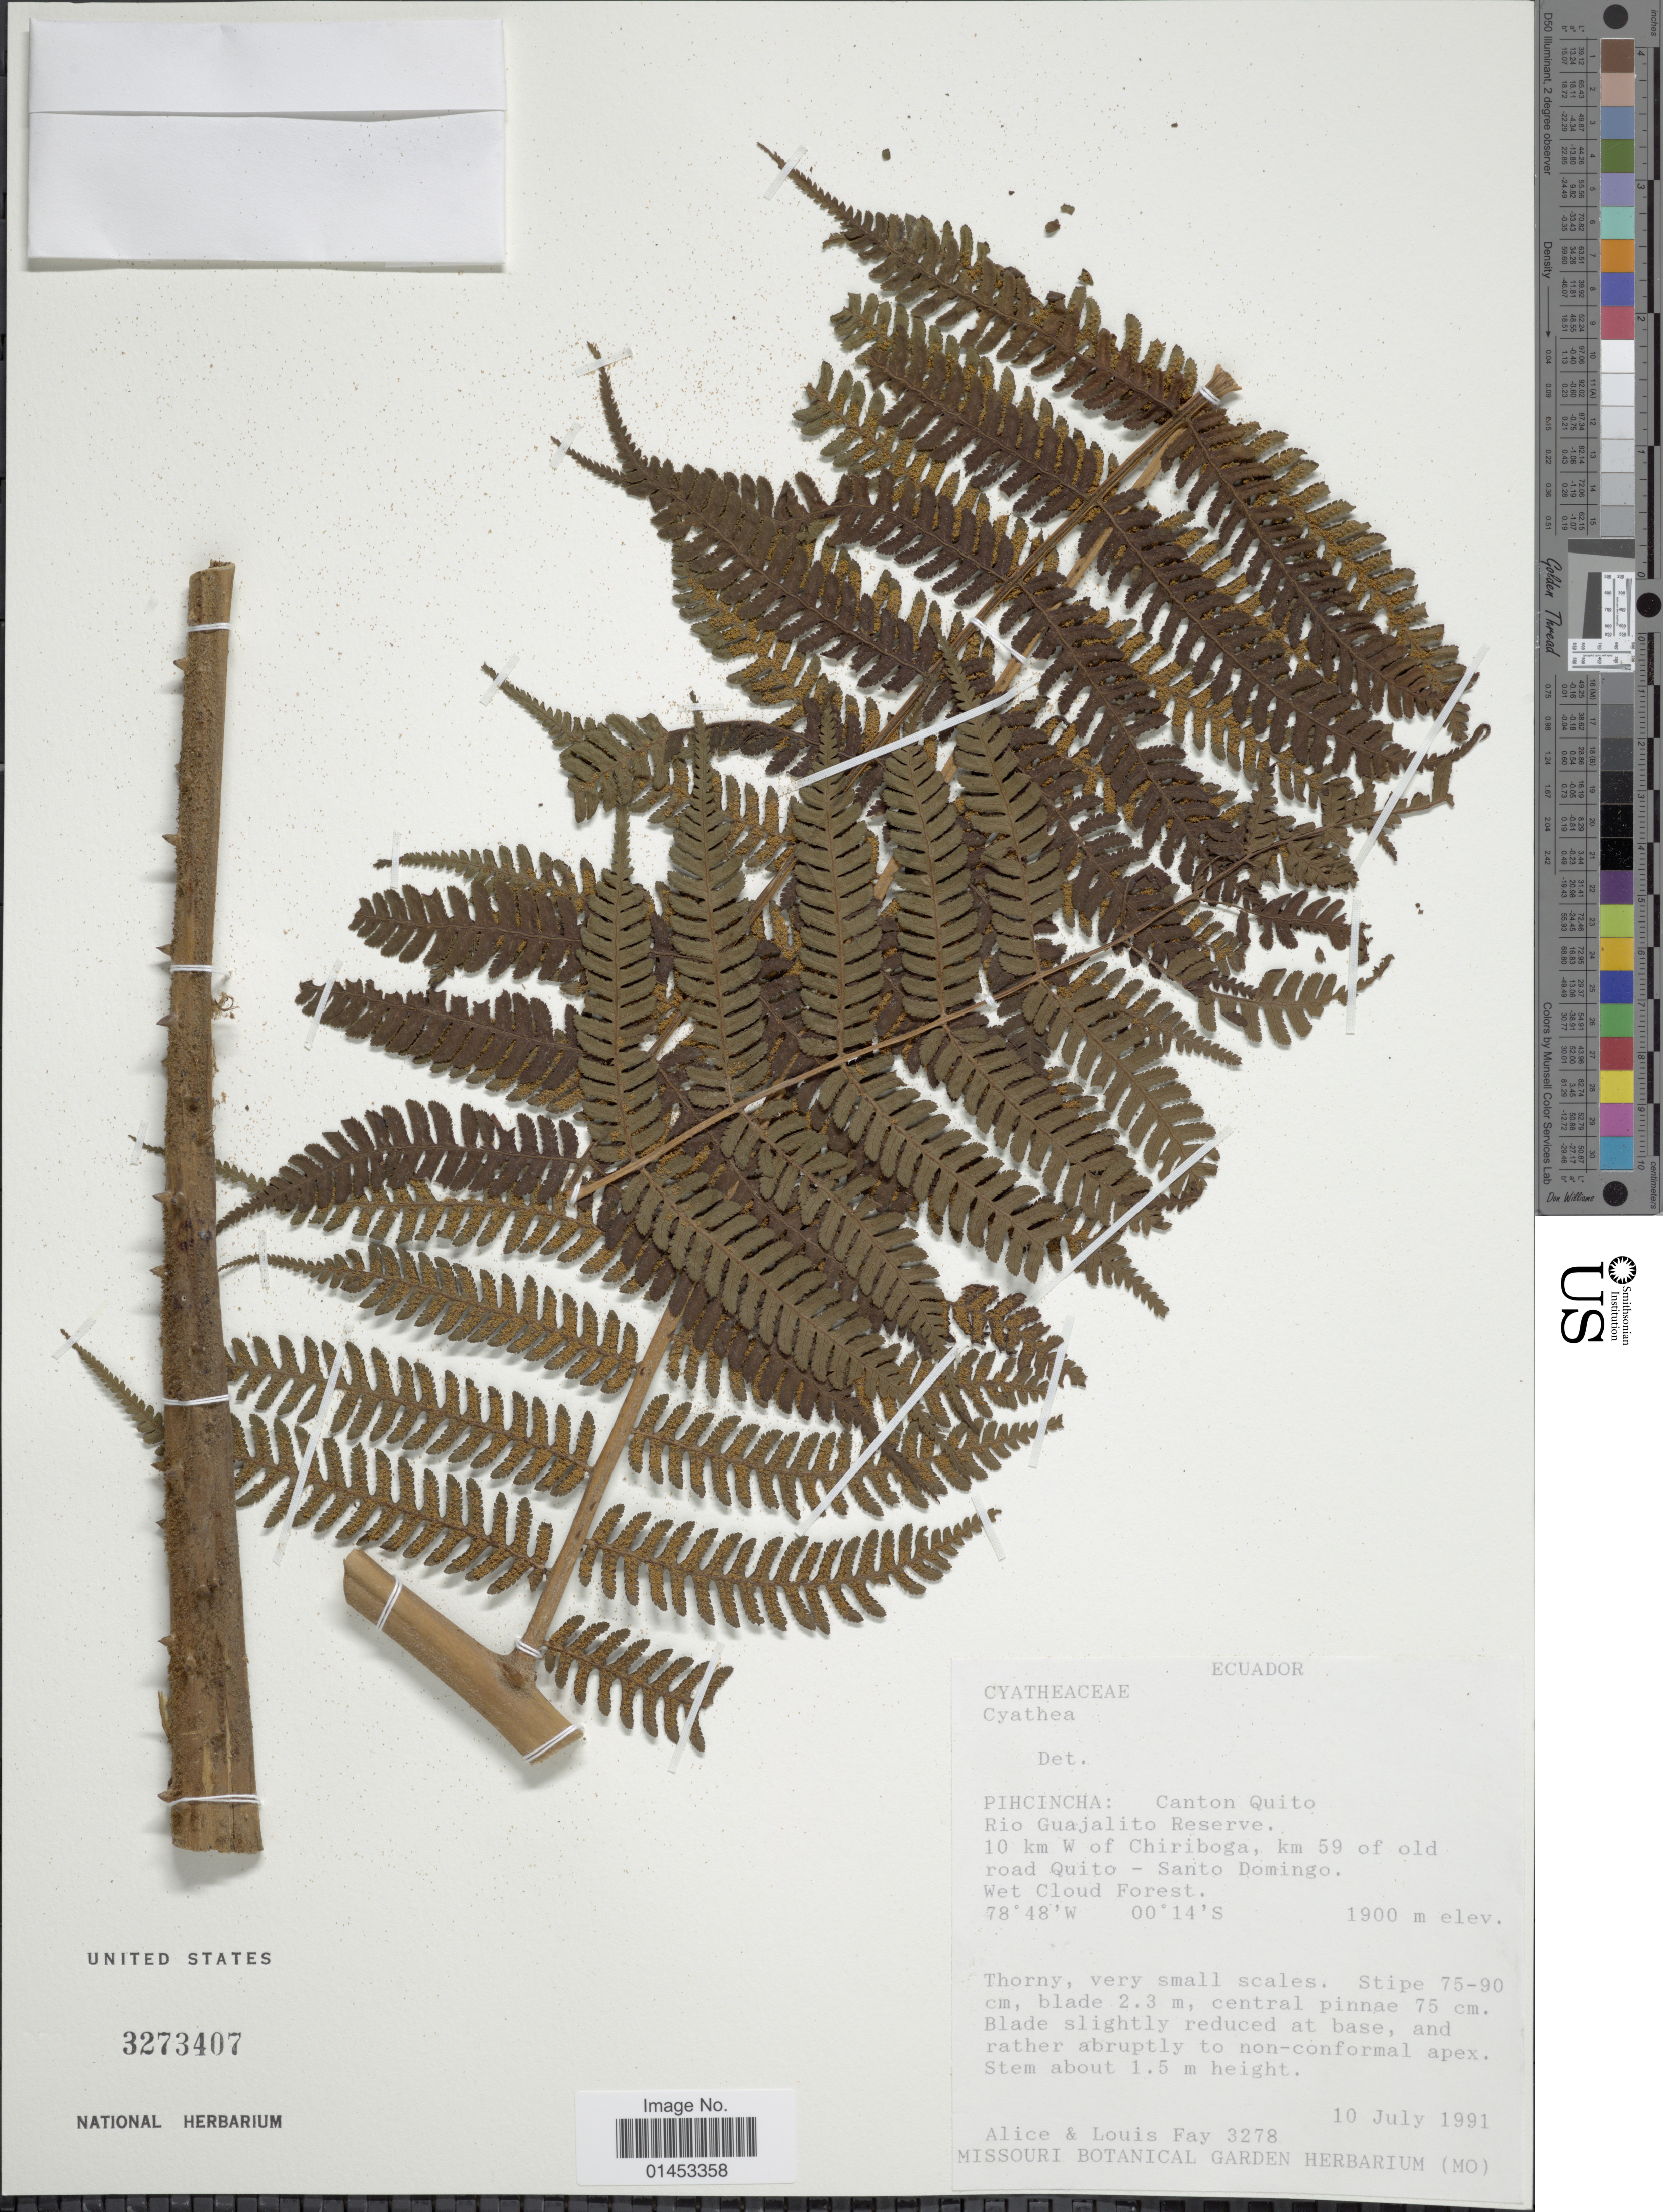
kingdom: Plantae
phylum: Tracheophyta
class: Polypodiopsida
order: Cyatheales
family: Cyatheaceae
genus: Cyathea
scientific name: Cyathea sp.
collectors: A. Fay & L. Fay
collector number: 3278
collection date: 1991-07-10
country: Ecuador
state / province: Pichincha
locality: Pichiincha: Canton Quito, Rio Guajalito reserve, 10km W of Chiriboga, km 59 of old road Quito-Santo Domingo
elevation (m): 1900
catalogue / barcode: US 3273407